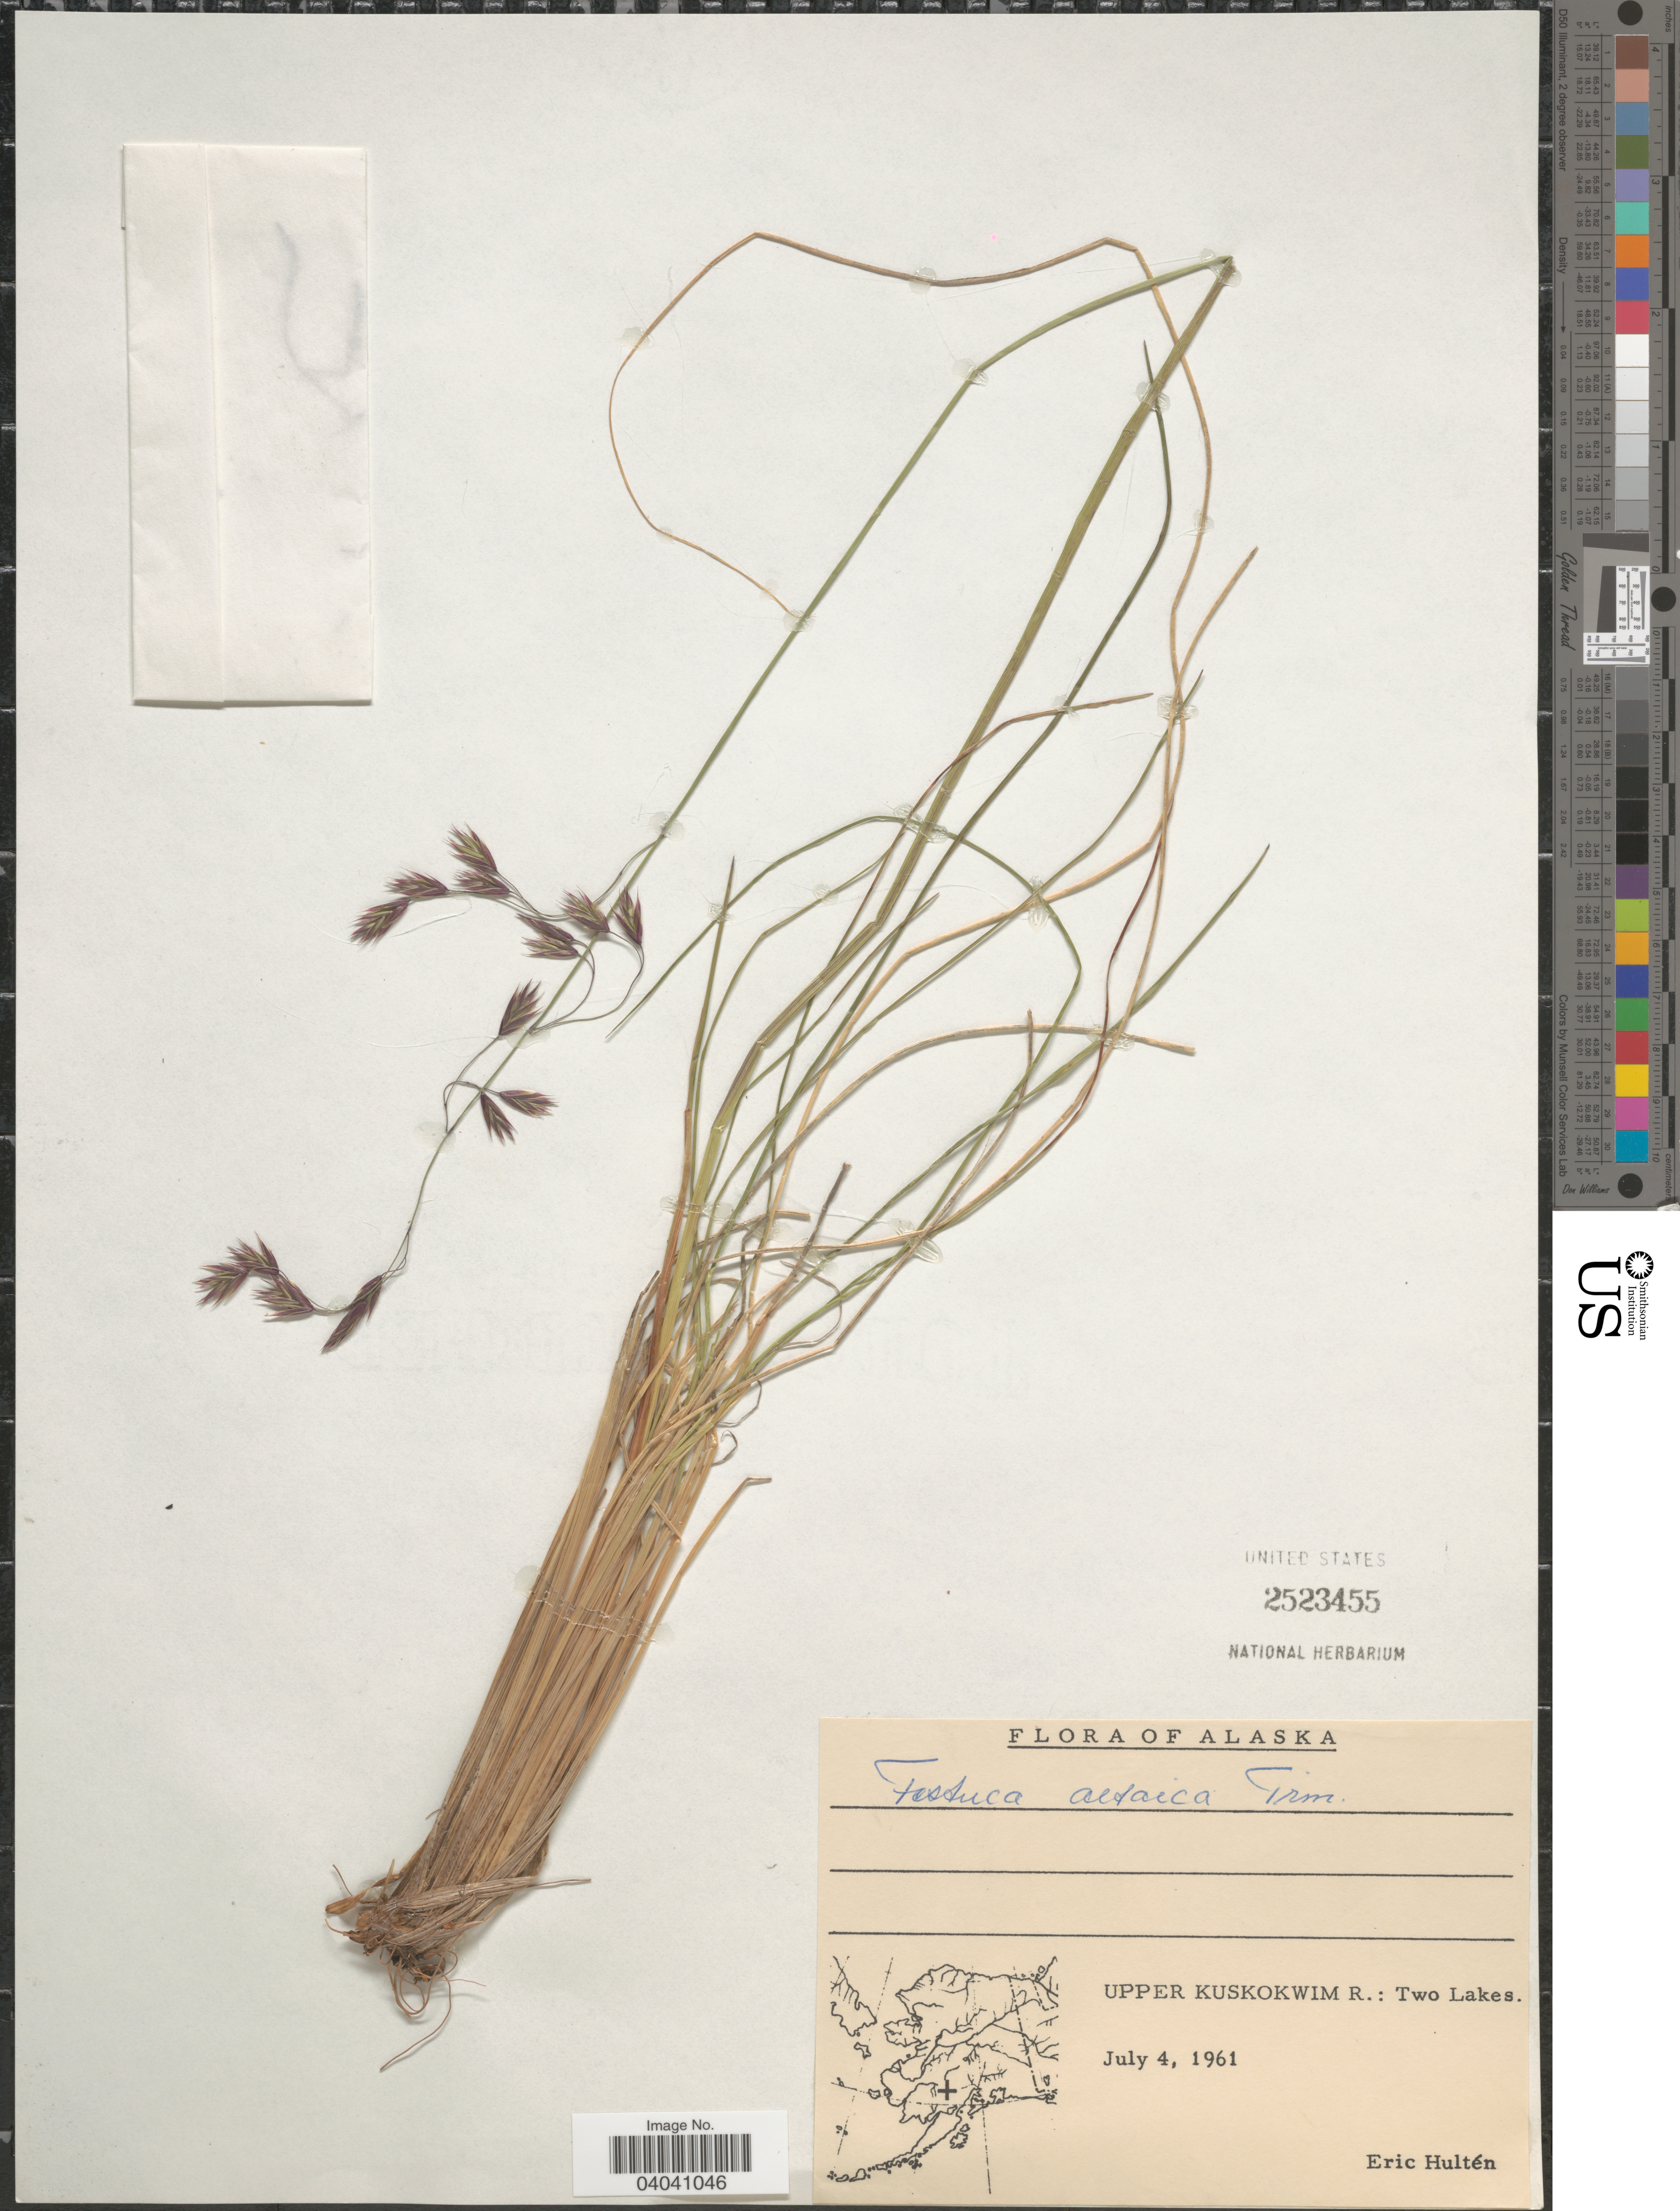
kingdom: Plantae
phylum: Tracheophyta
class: Liliopsida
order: Poales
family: Poaceae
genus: Festuca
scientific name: Festuca altaica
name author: Trin.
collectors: E. G. Hultén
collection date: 1961-07-04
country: United States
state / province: Alaska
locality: Upper Kuskokwim R.: Two Lakes.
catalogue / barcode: US 2523455